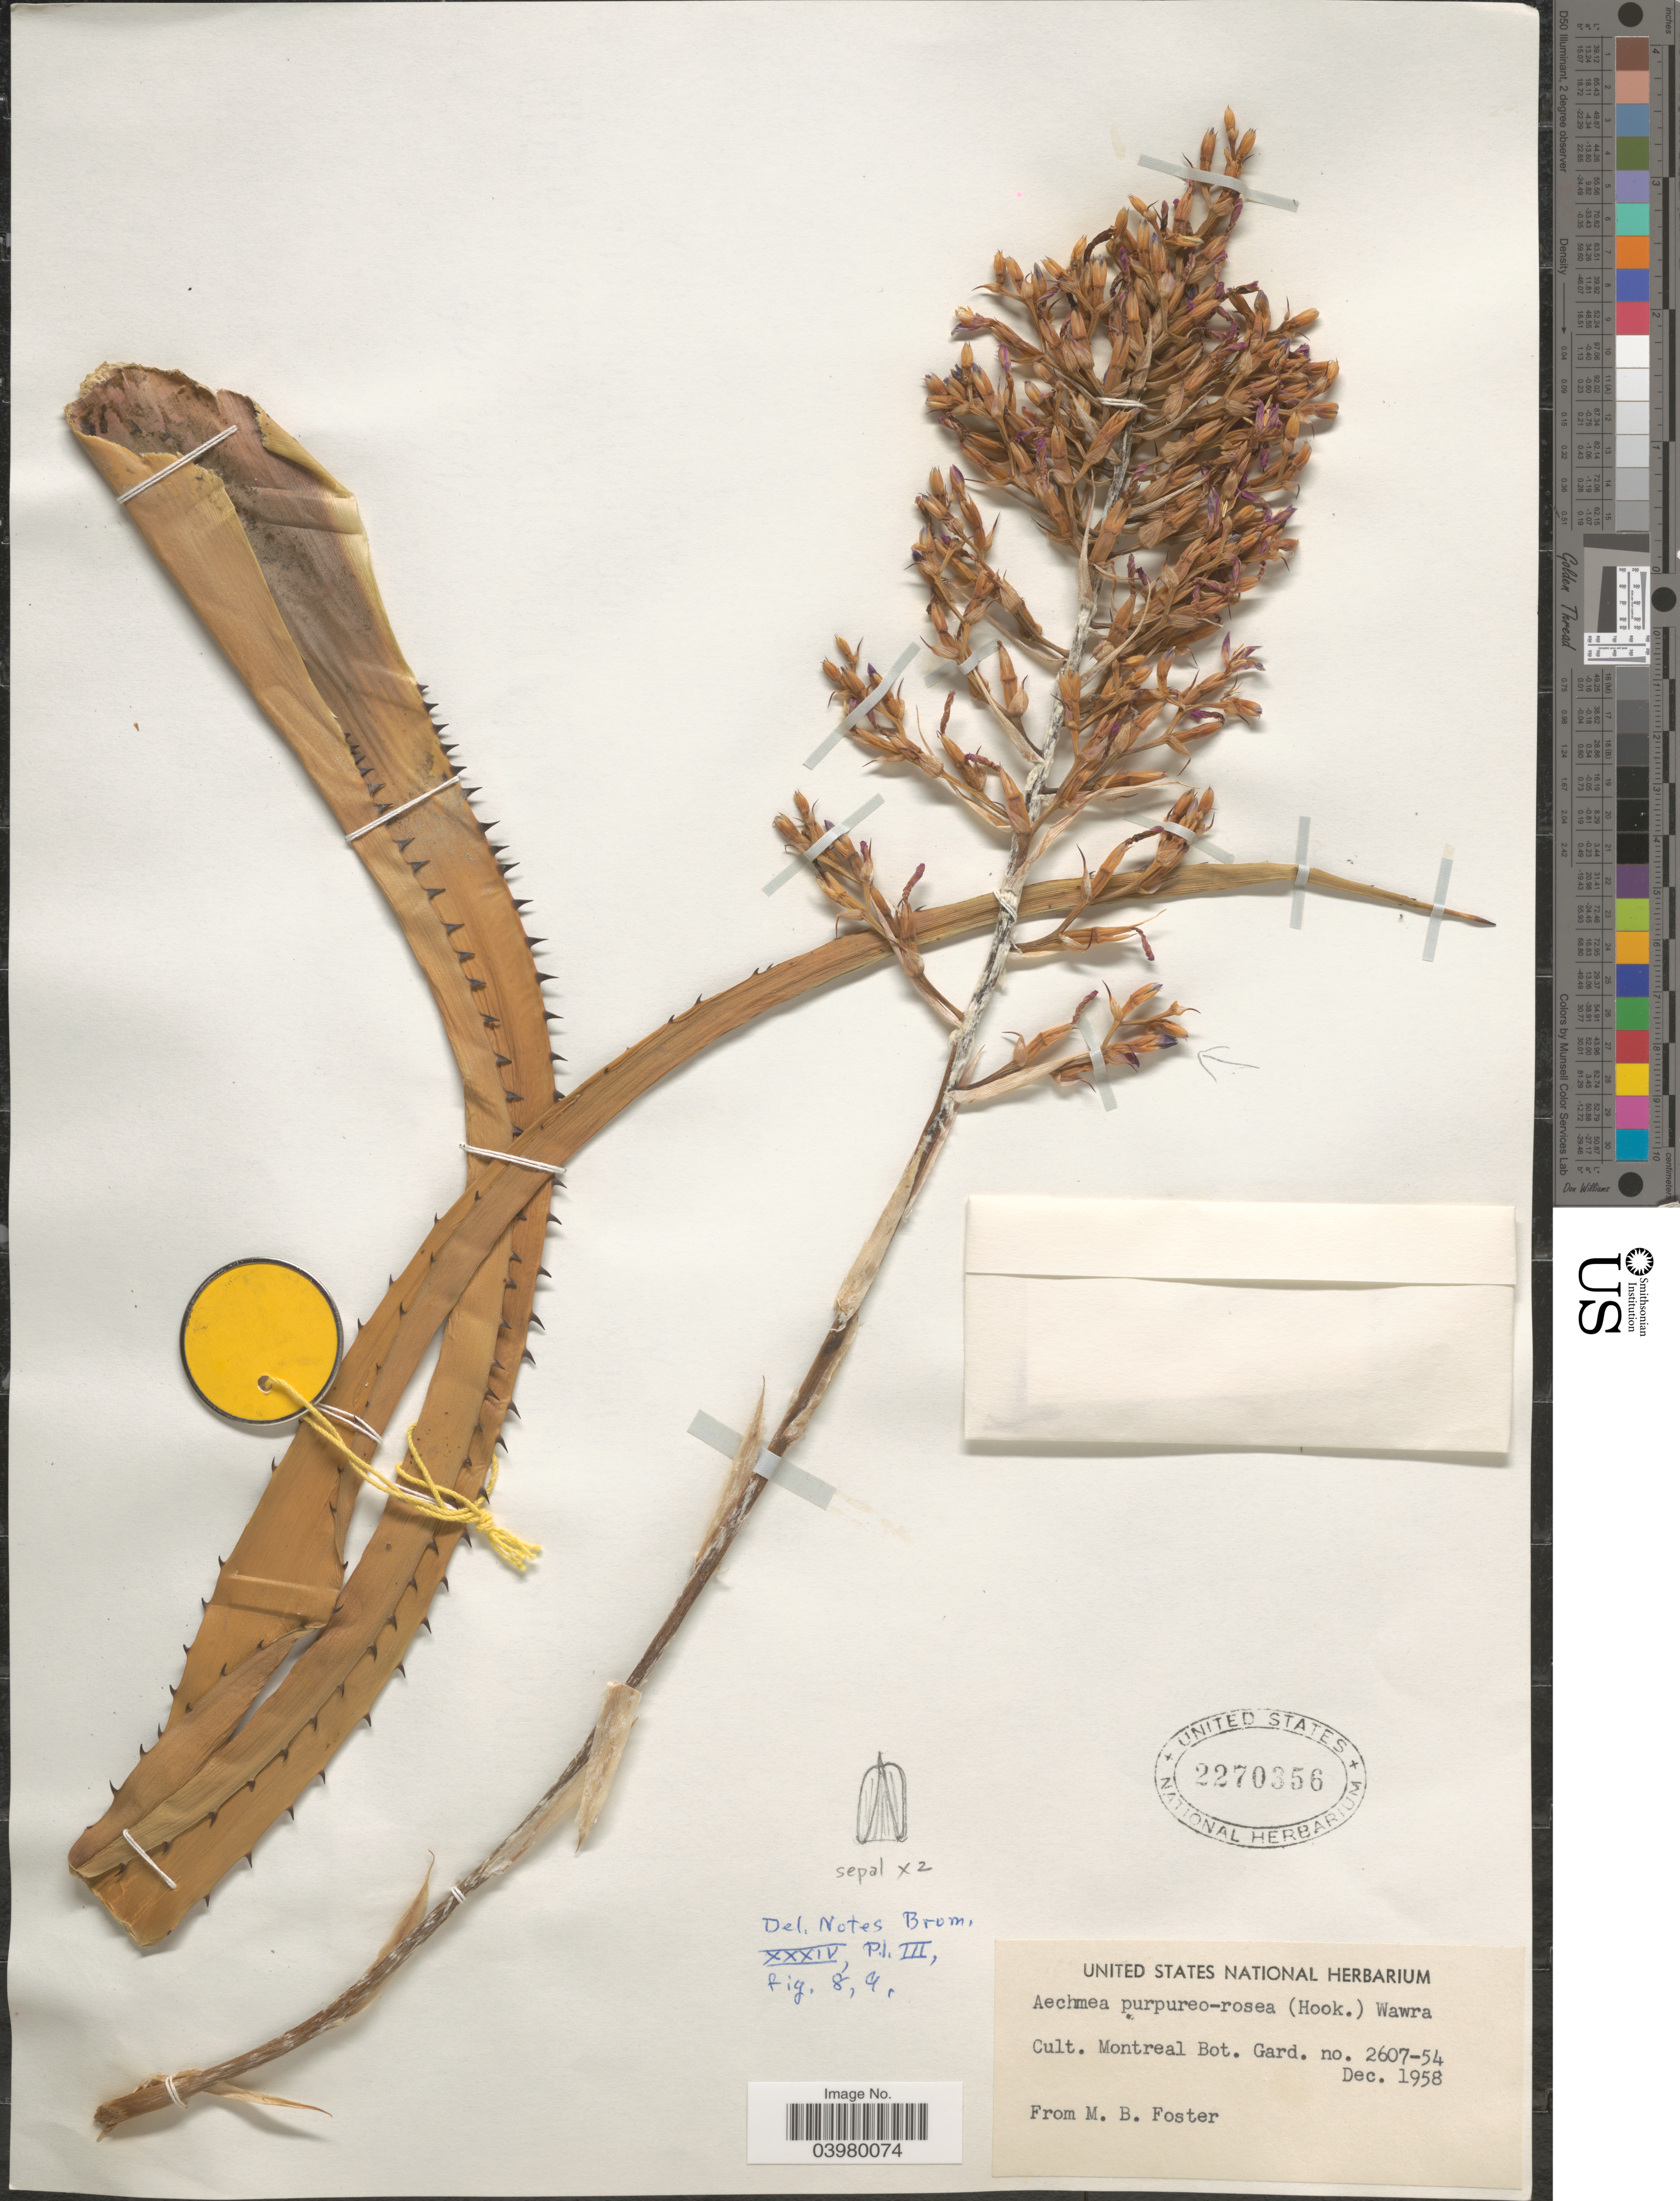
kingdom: Plantae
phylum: Tracheophyta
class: Liliopsida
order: Poales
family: Bromeliaceae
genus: Aechmea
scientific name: Aechmea purpureo-rosea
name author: (Hook.) Wawra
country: Canada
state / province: Quebec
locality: Montreal Bot. Gard. no. 2607-54.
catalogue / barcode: US 2270356